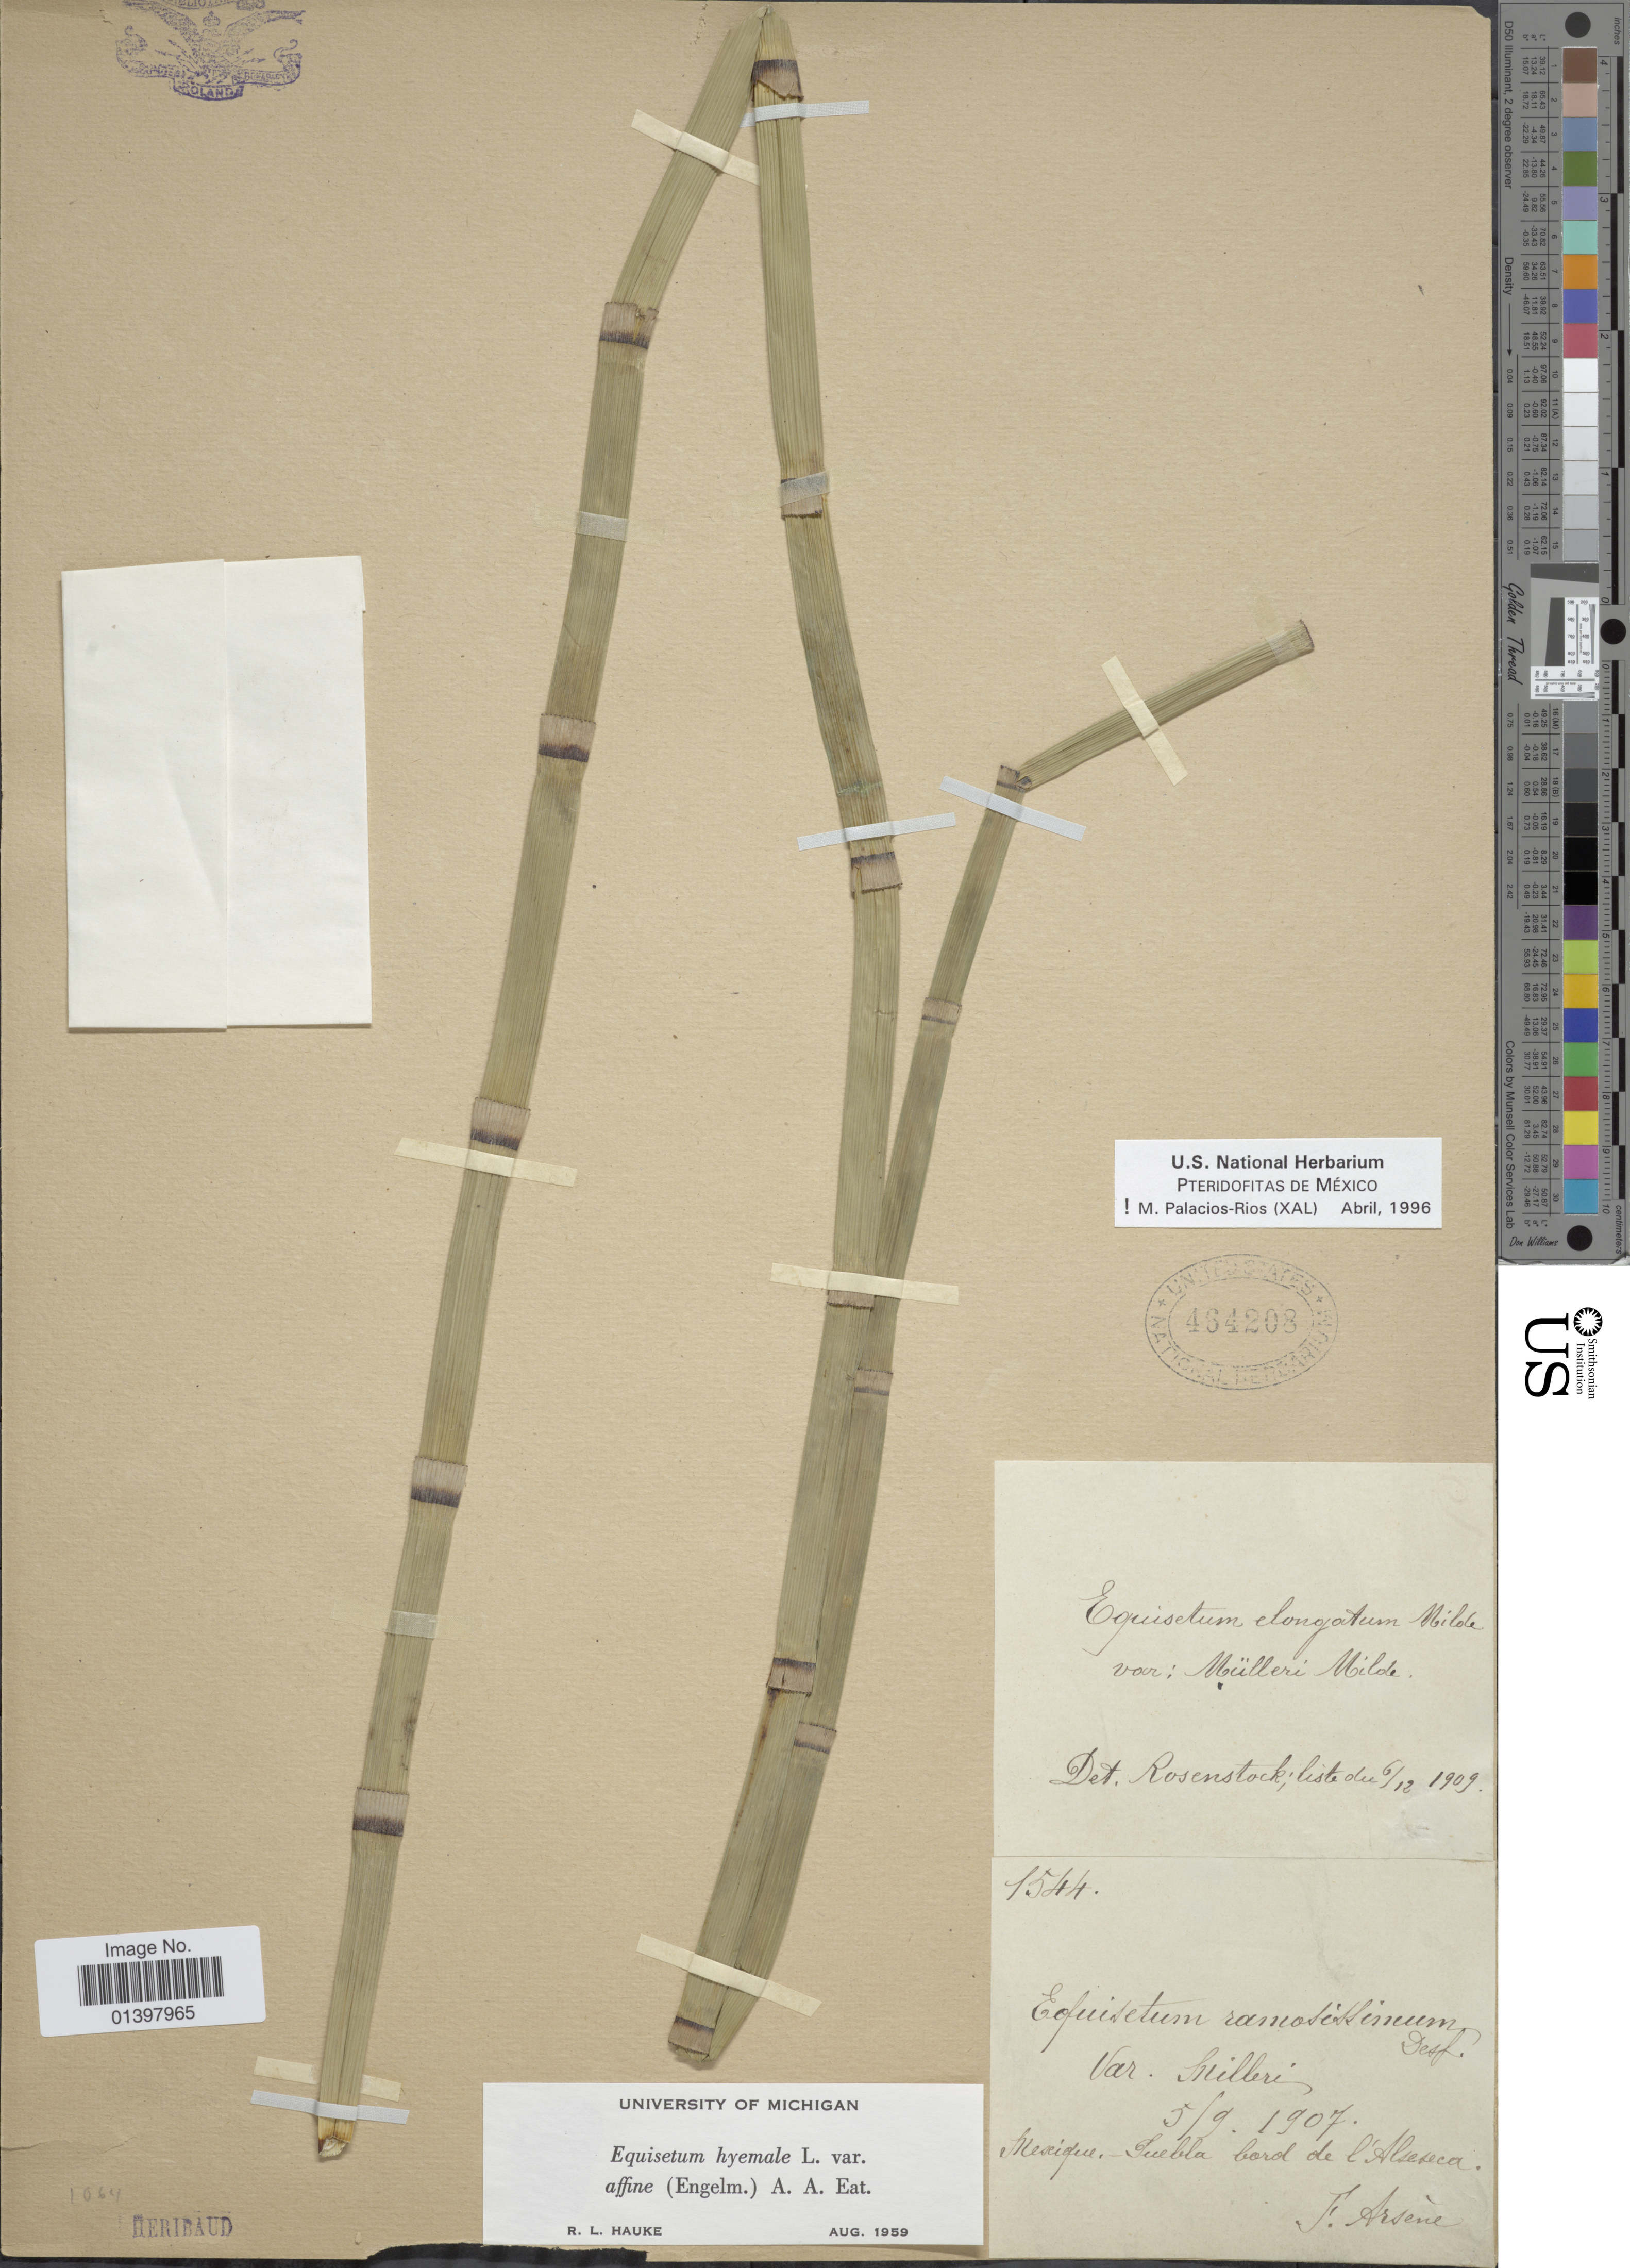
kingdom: Plantae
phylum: Tracheophyta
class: Polypodiopsida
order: Equisetales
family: Equisetaceae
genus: Equisetum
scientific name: Equisetum hyemale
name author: L.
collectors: F. Arsène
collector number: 1544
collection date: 1907-09-05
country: Mexico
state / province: Puebla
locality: Bord de l'Alseseca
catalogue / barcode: US 464208